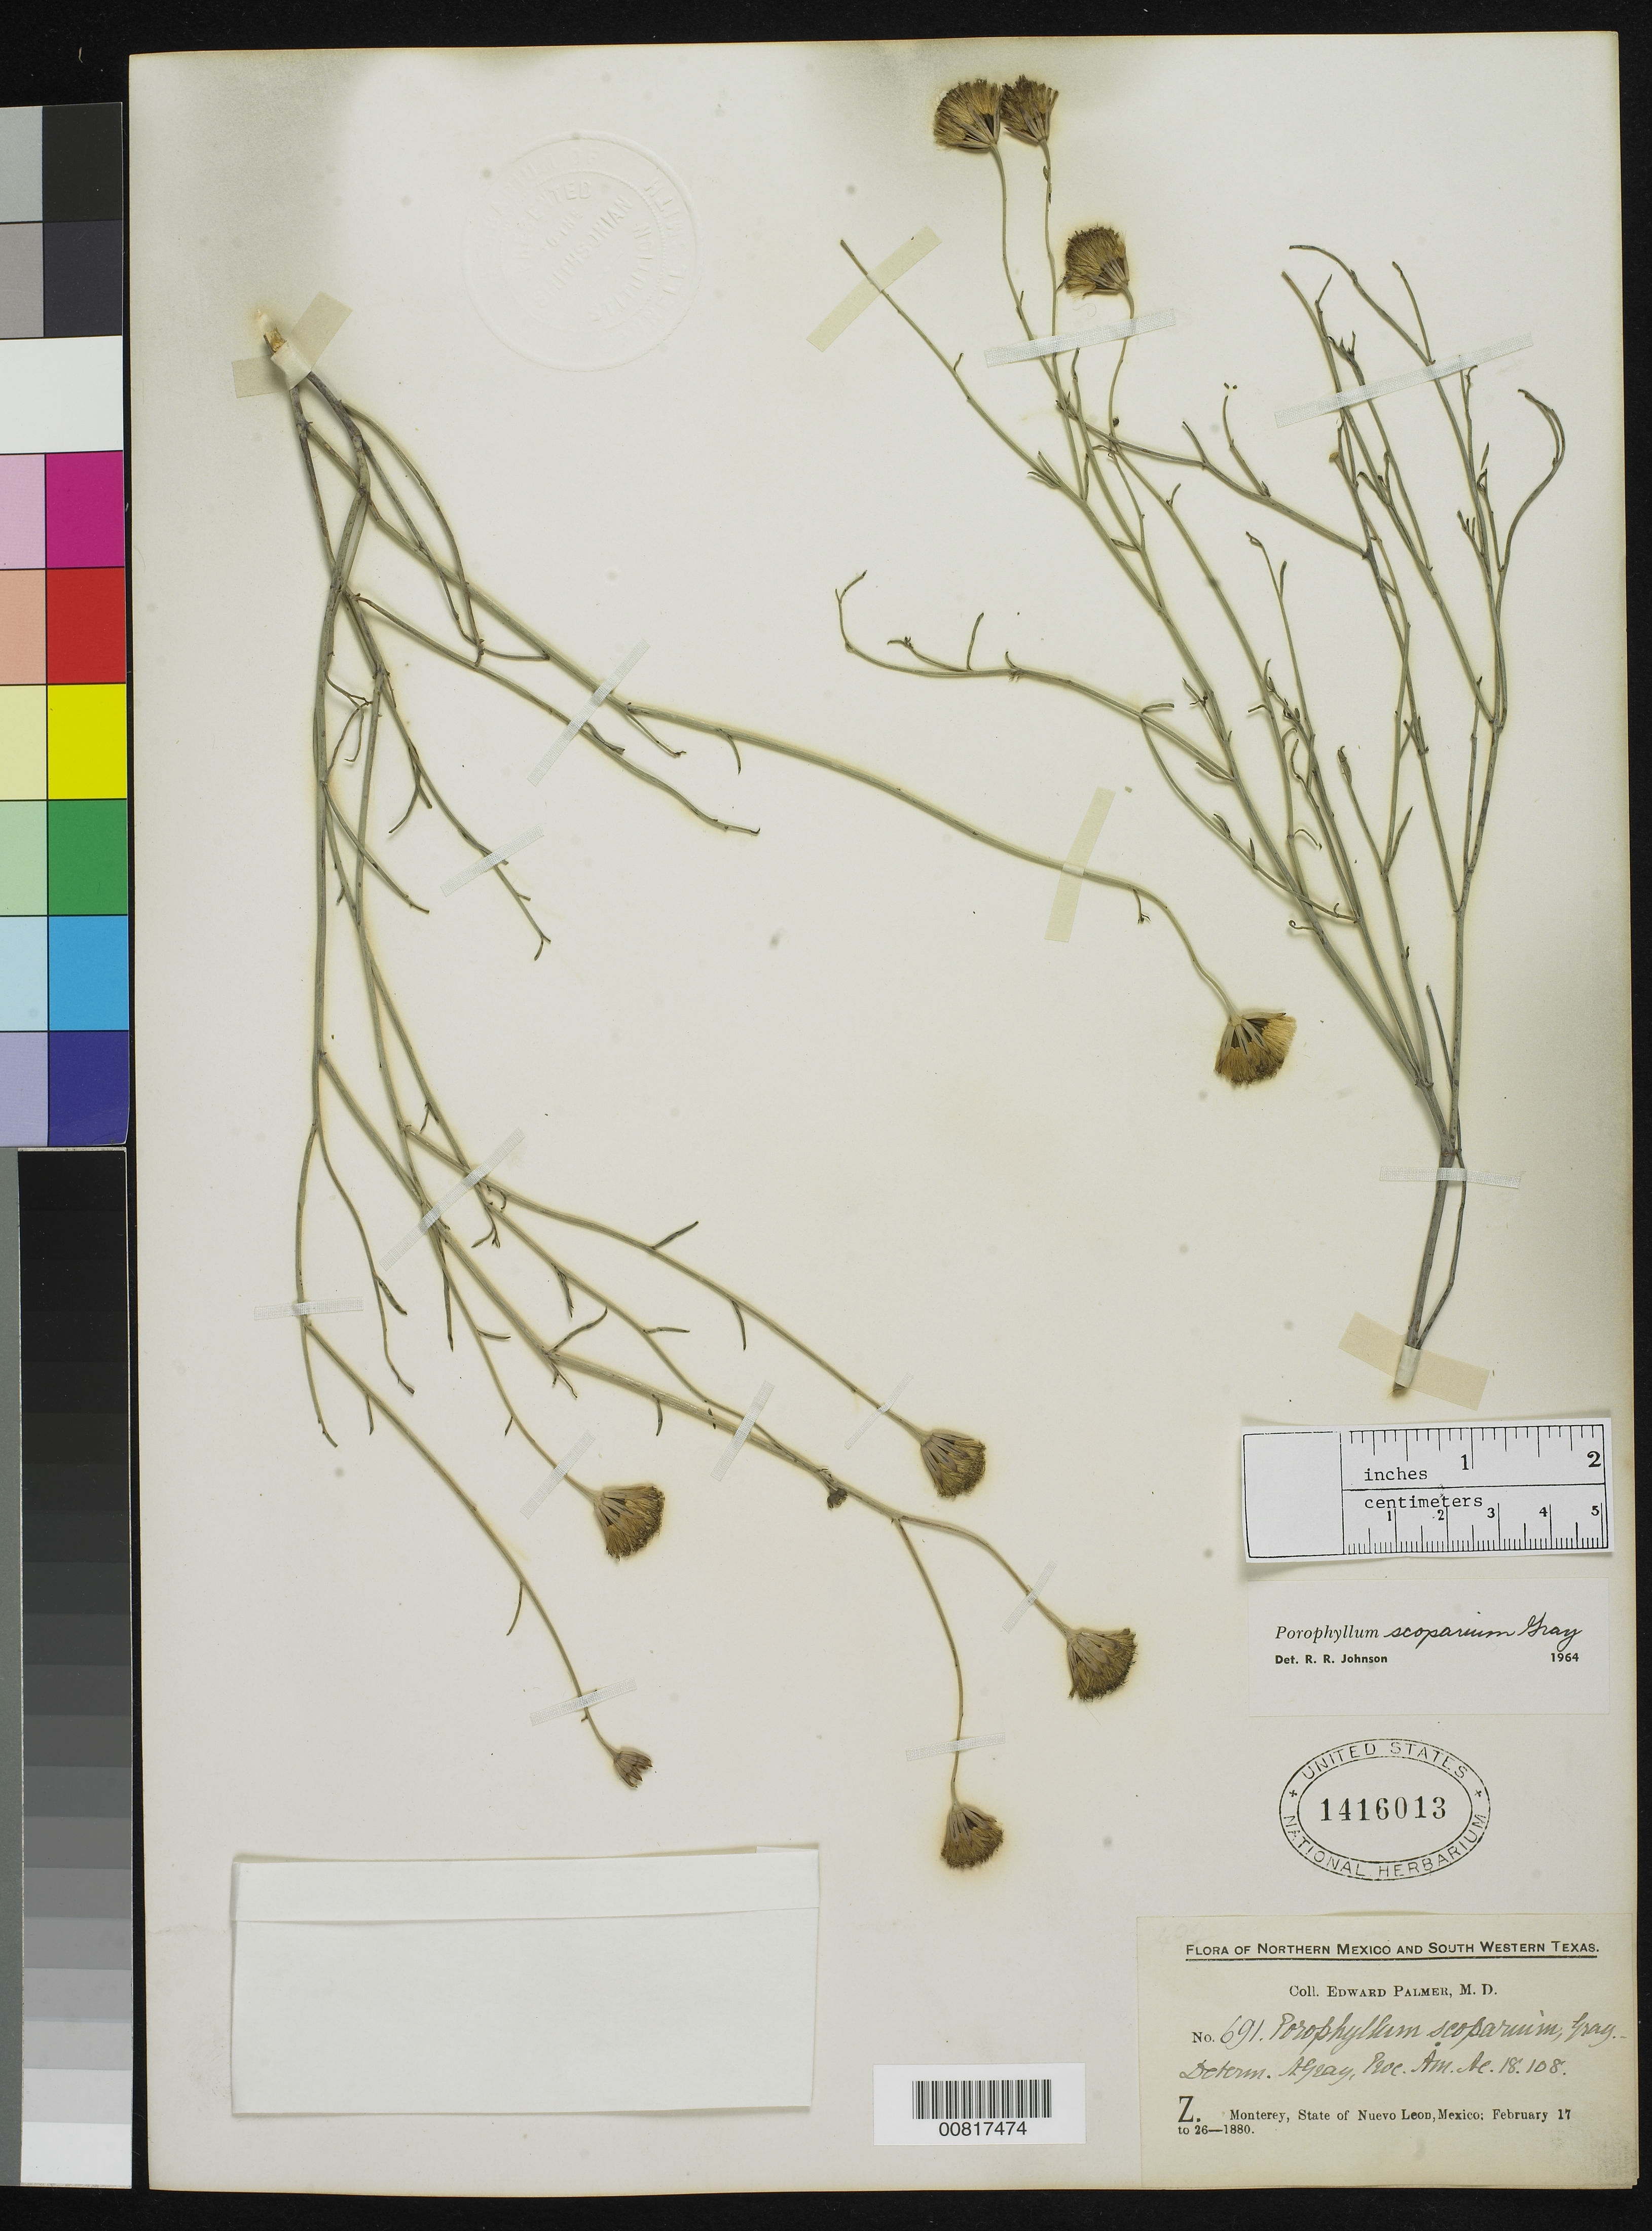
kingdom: Plantae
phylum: Tracheophyta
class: Magnoliopsida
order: Asterales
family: Asteraceae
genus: Porophyllum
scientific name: Porophyllum scoparium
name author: A. Gray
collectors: E. Palmer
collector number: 691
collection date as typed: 17 Feb 1880 to 26 Feb 1880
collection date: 1880-02-17/1880-02-26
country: Mexico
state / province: Nuevo León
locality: Z. Monterrey, Nuevo León.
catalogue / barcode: US 1416013